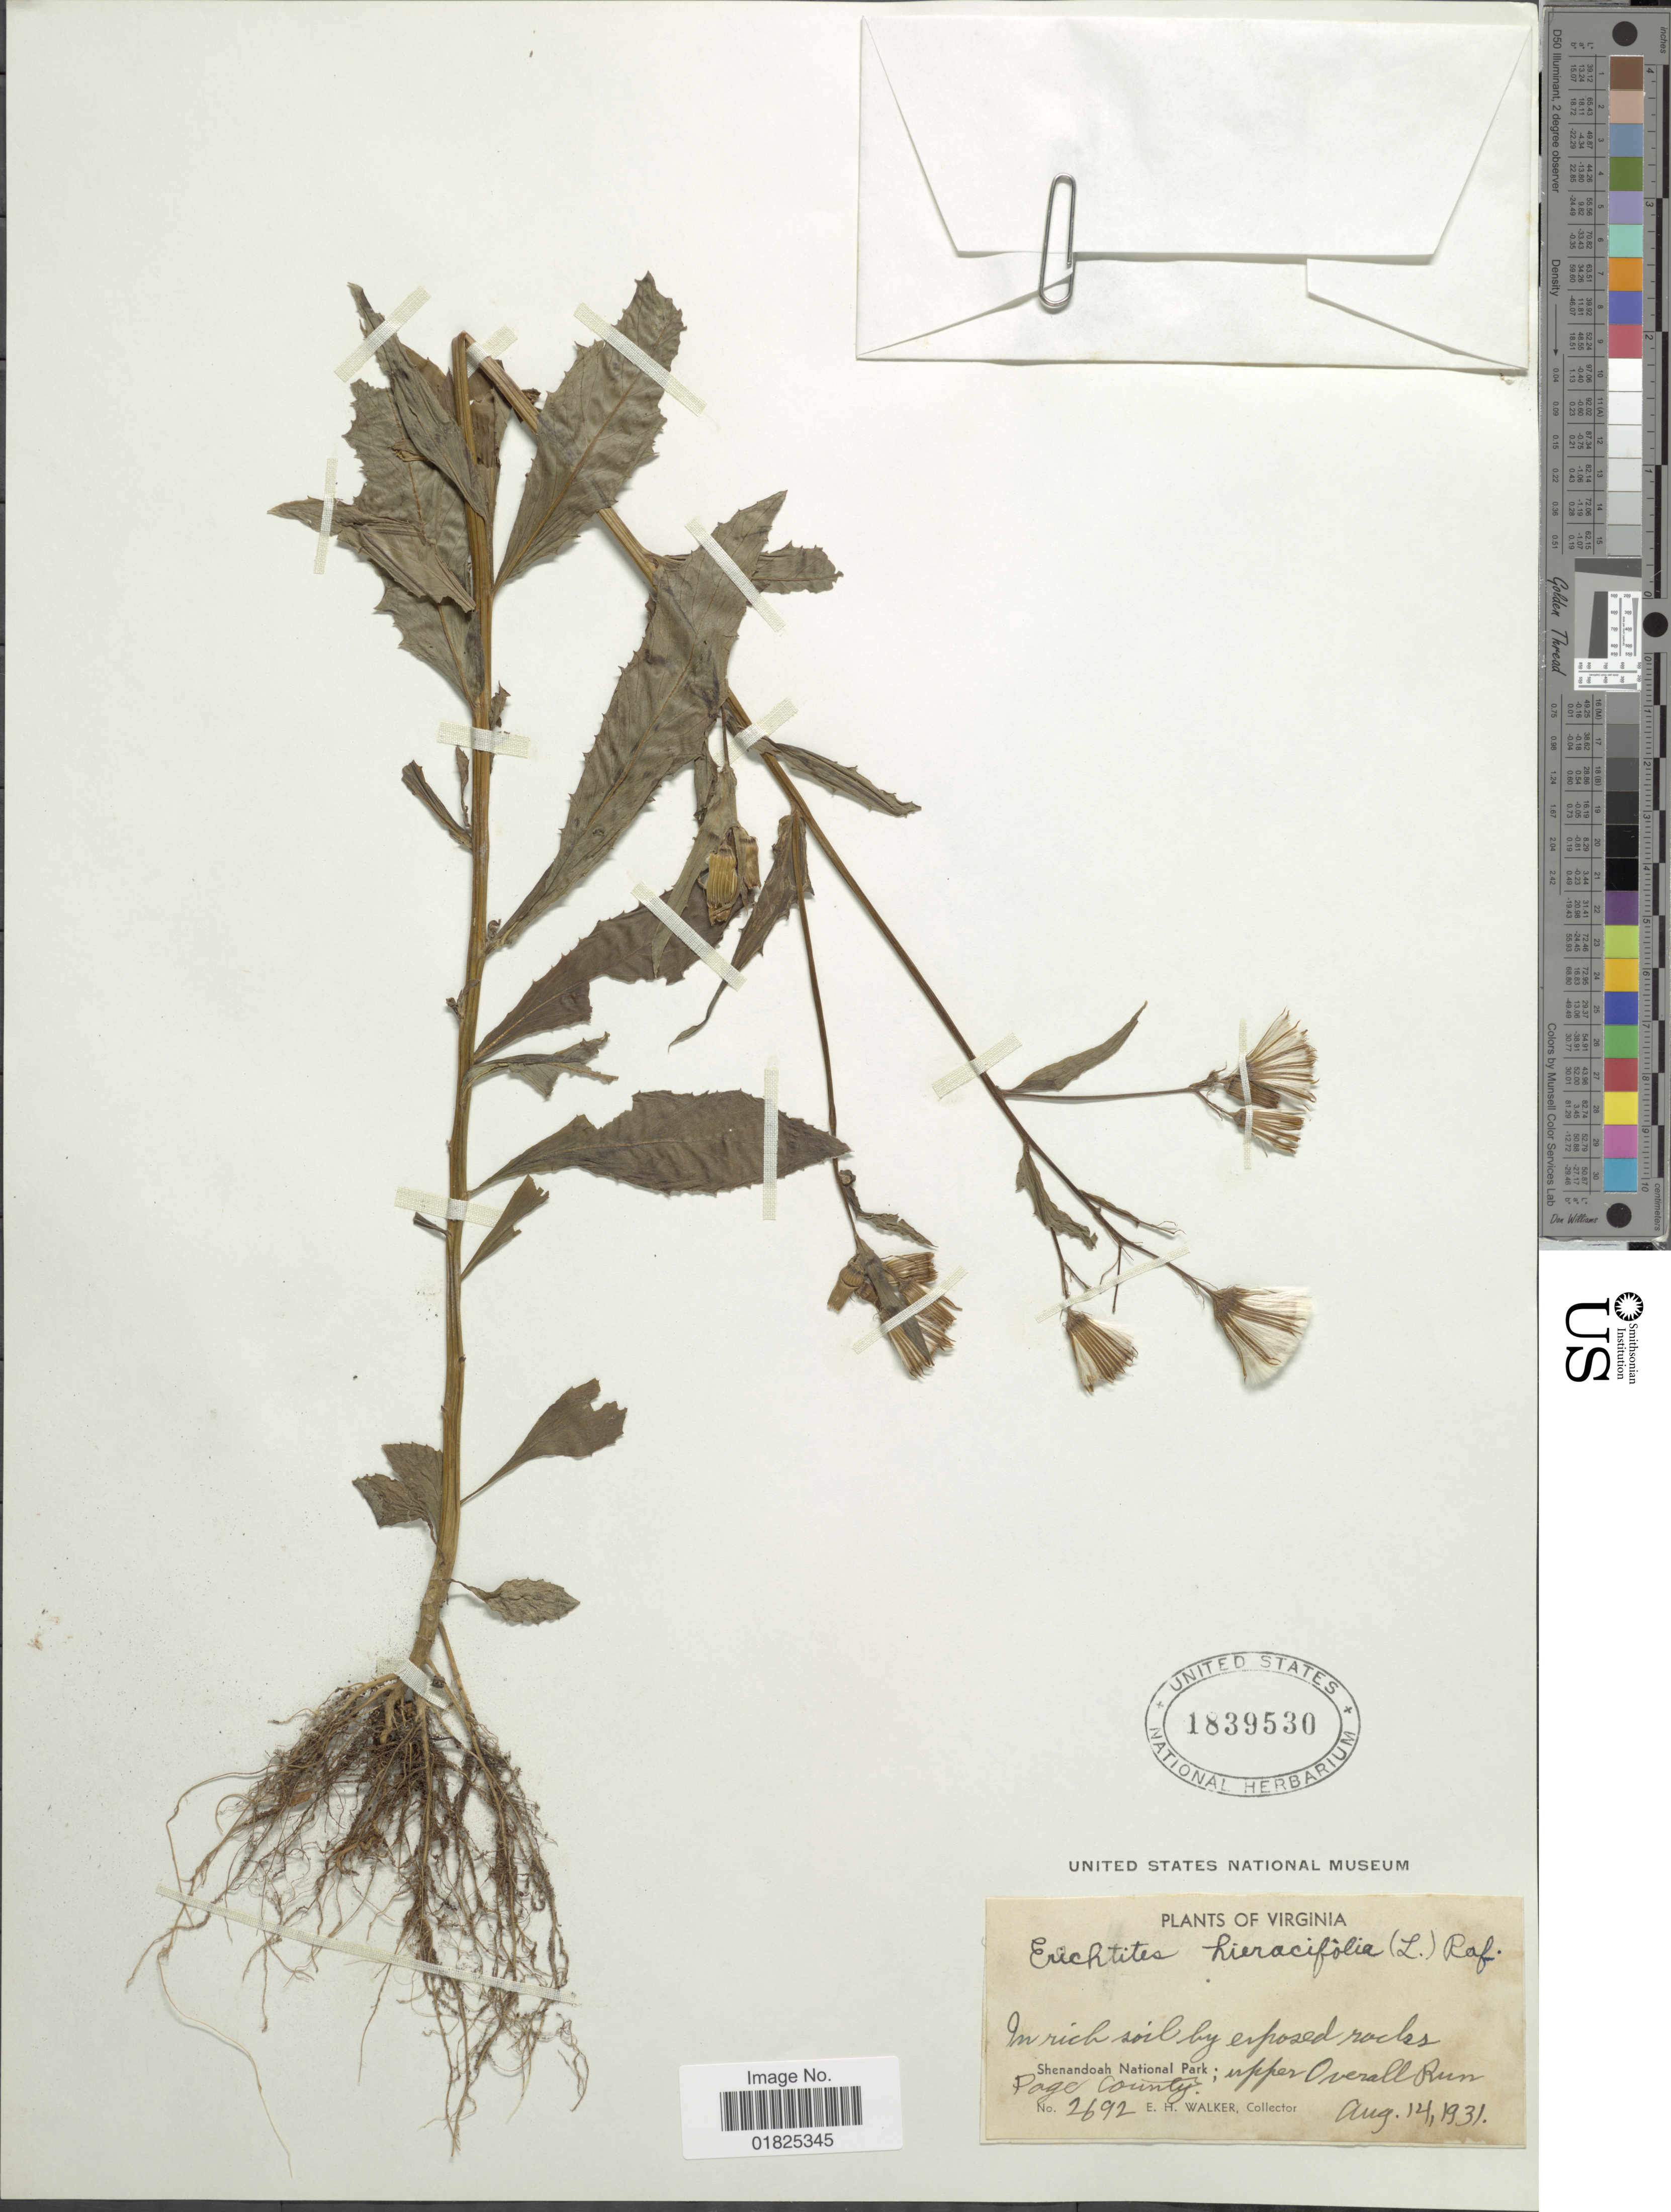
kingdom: Plantae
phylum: Tracheophyta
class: Magnoliopsida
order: Asterales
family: Asteraceae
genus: Erechtites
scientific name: Erechtites hieraciifolius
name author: (L.) Raf. ex DC.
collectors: E. H. Walker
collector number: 2692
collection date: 1931-08-14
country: United States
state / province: Virginia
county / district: Page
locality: Shenandoah National Park; Upper Overall Run Page County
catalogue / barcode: US 1839530